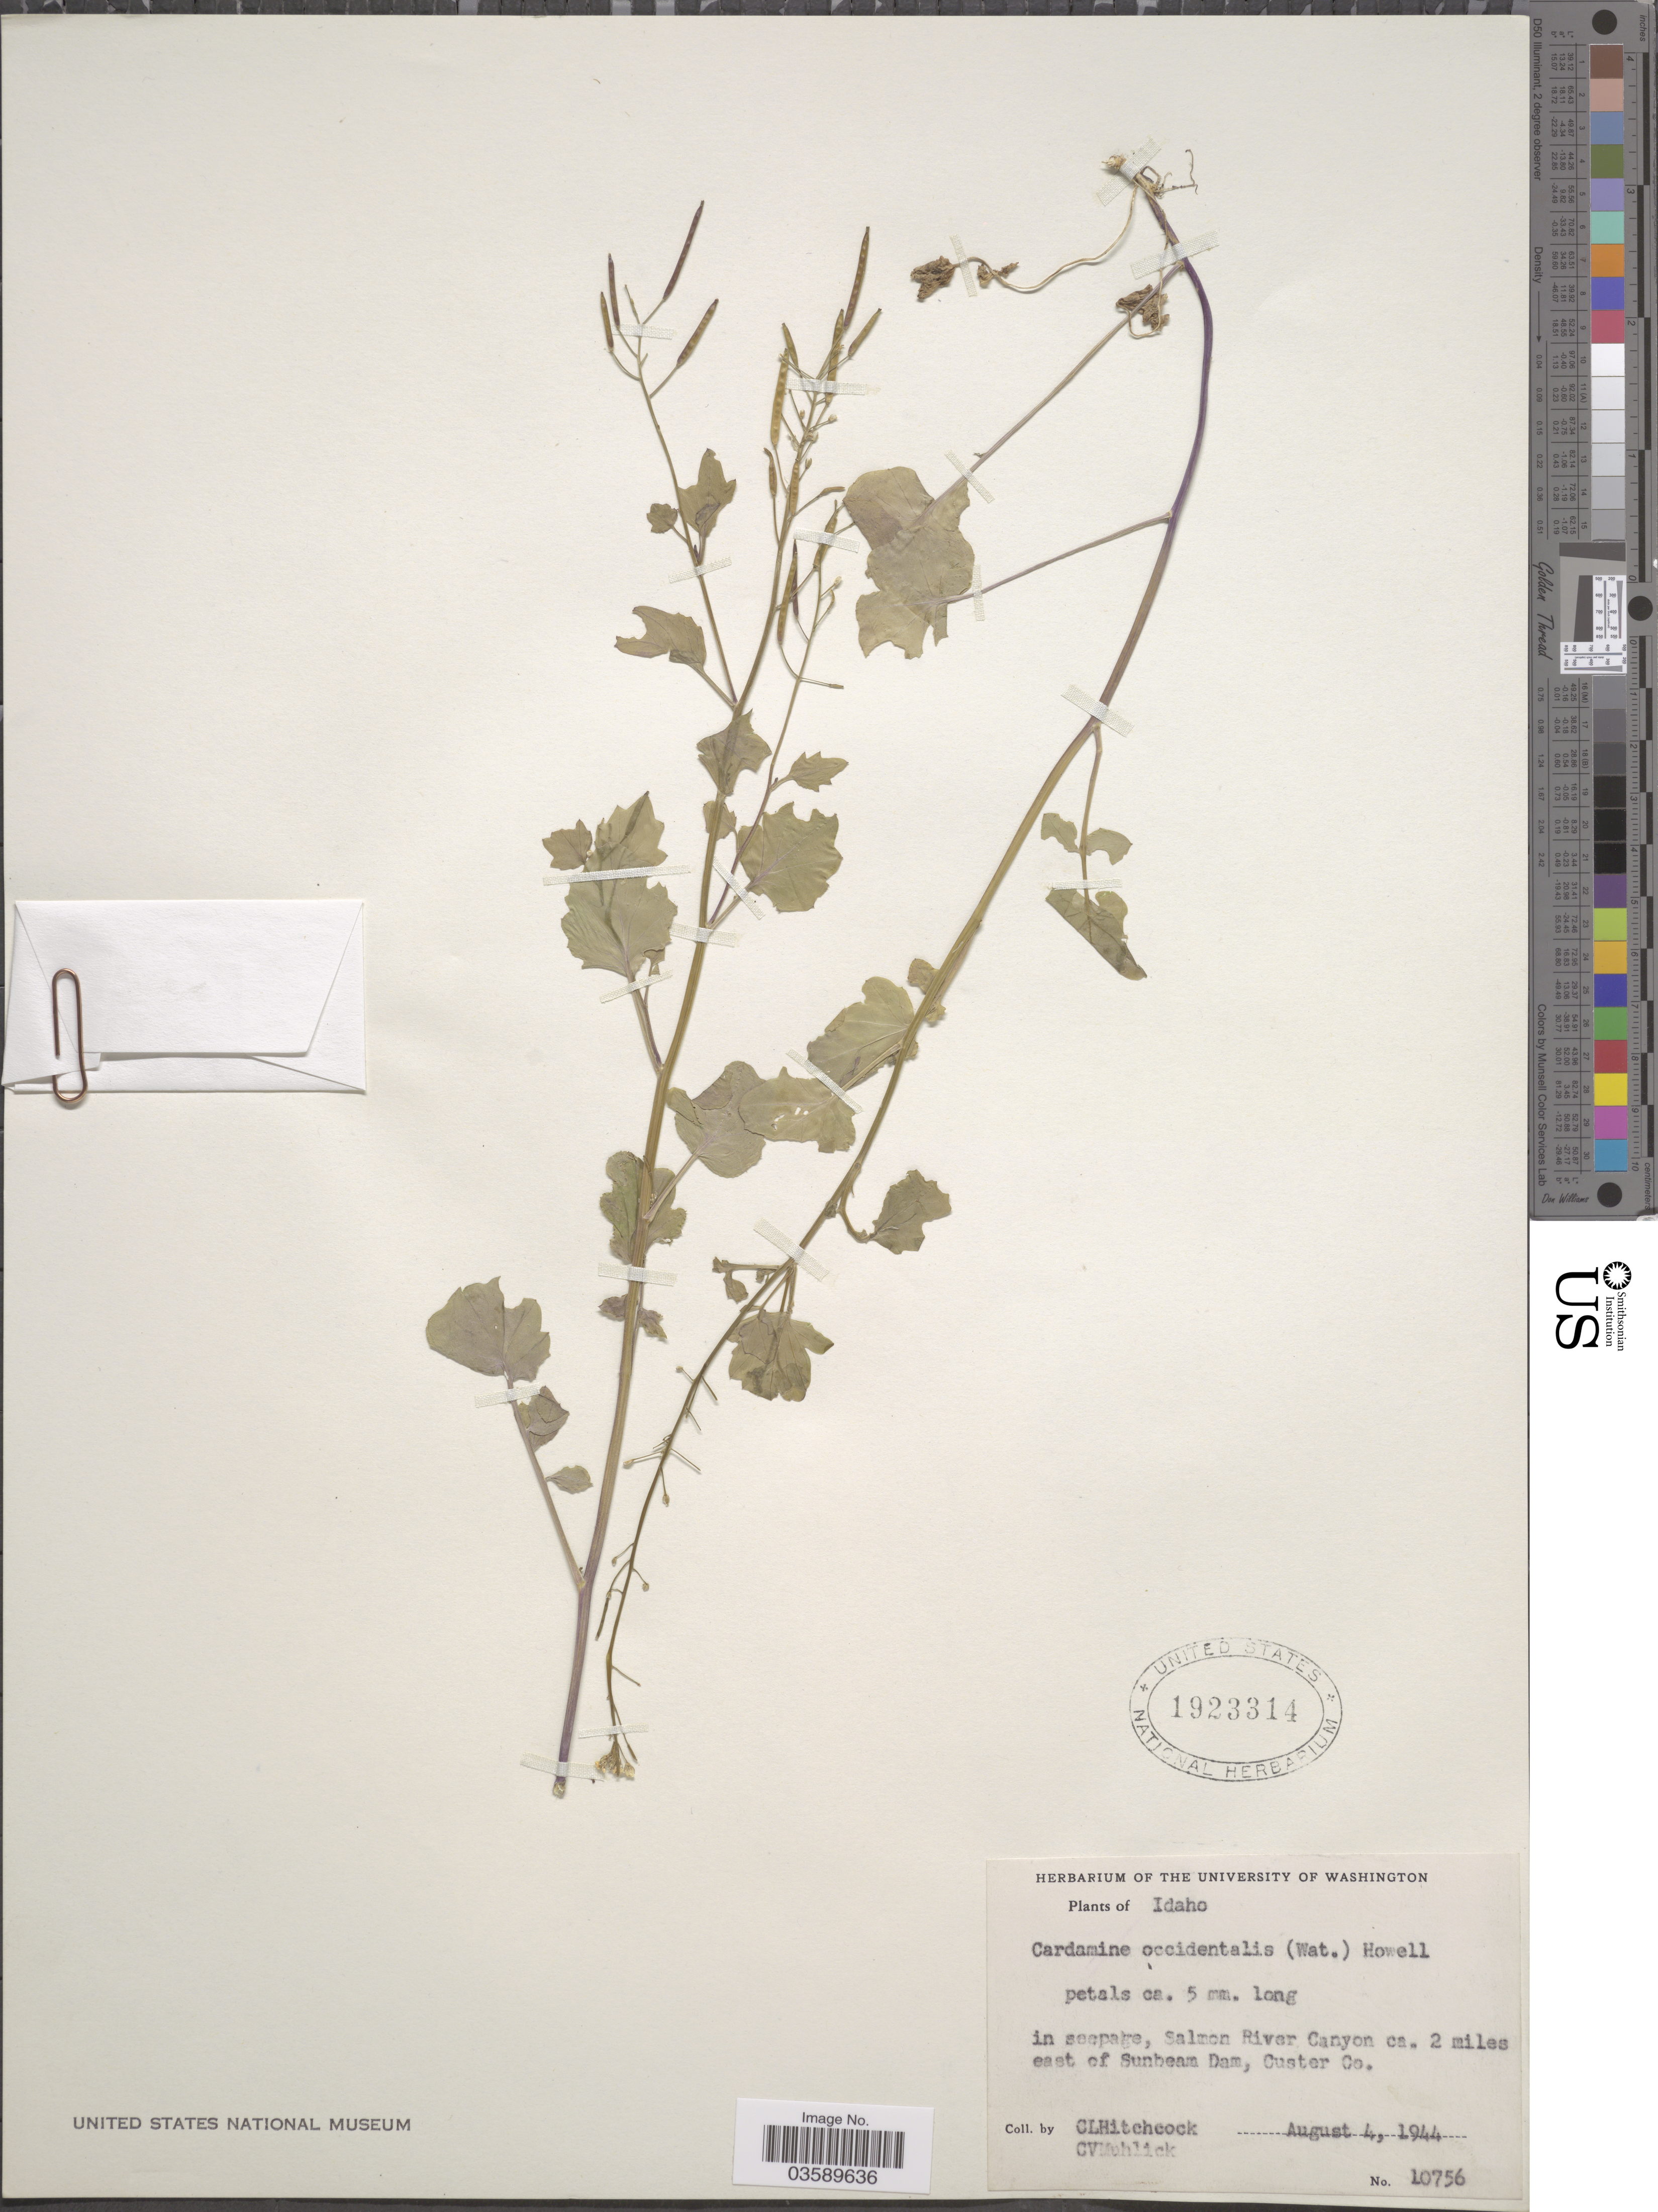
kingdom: Plantae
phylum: Tracheophyta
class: Magnoliopsida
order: Brassicales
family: Brassicaceae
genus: Cardamine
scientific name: Cardamine occidentalis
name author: (S. Watson ex B.L. Rob.) Howell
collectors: C. L. Hitchcock & C. V. Muhlick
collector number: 10756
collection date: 1944-08-04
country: United States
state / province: Idaho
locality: In seapage, Salmon River Canyon ca. 2 miles east of Sunbeam Dam, Custer Co.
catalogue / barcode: US 1923314